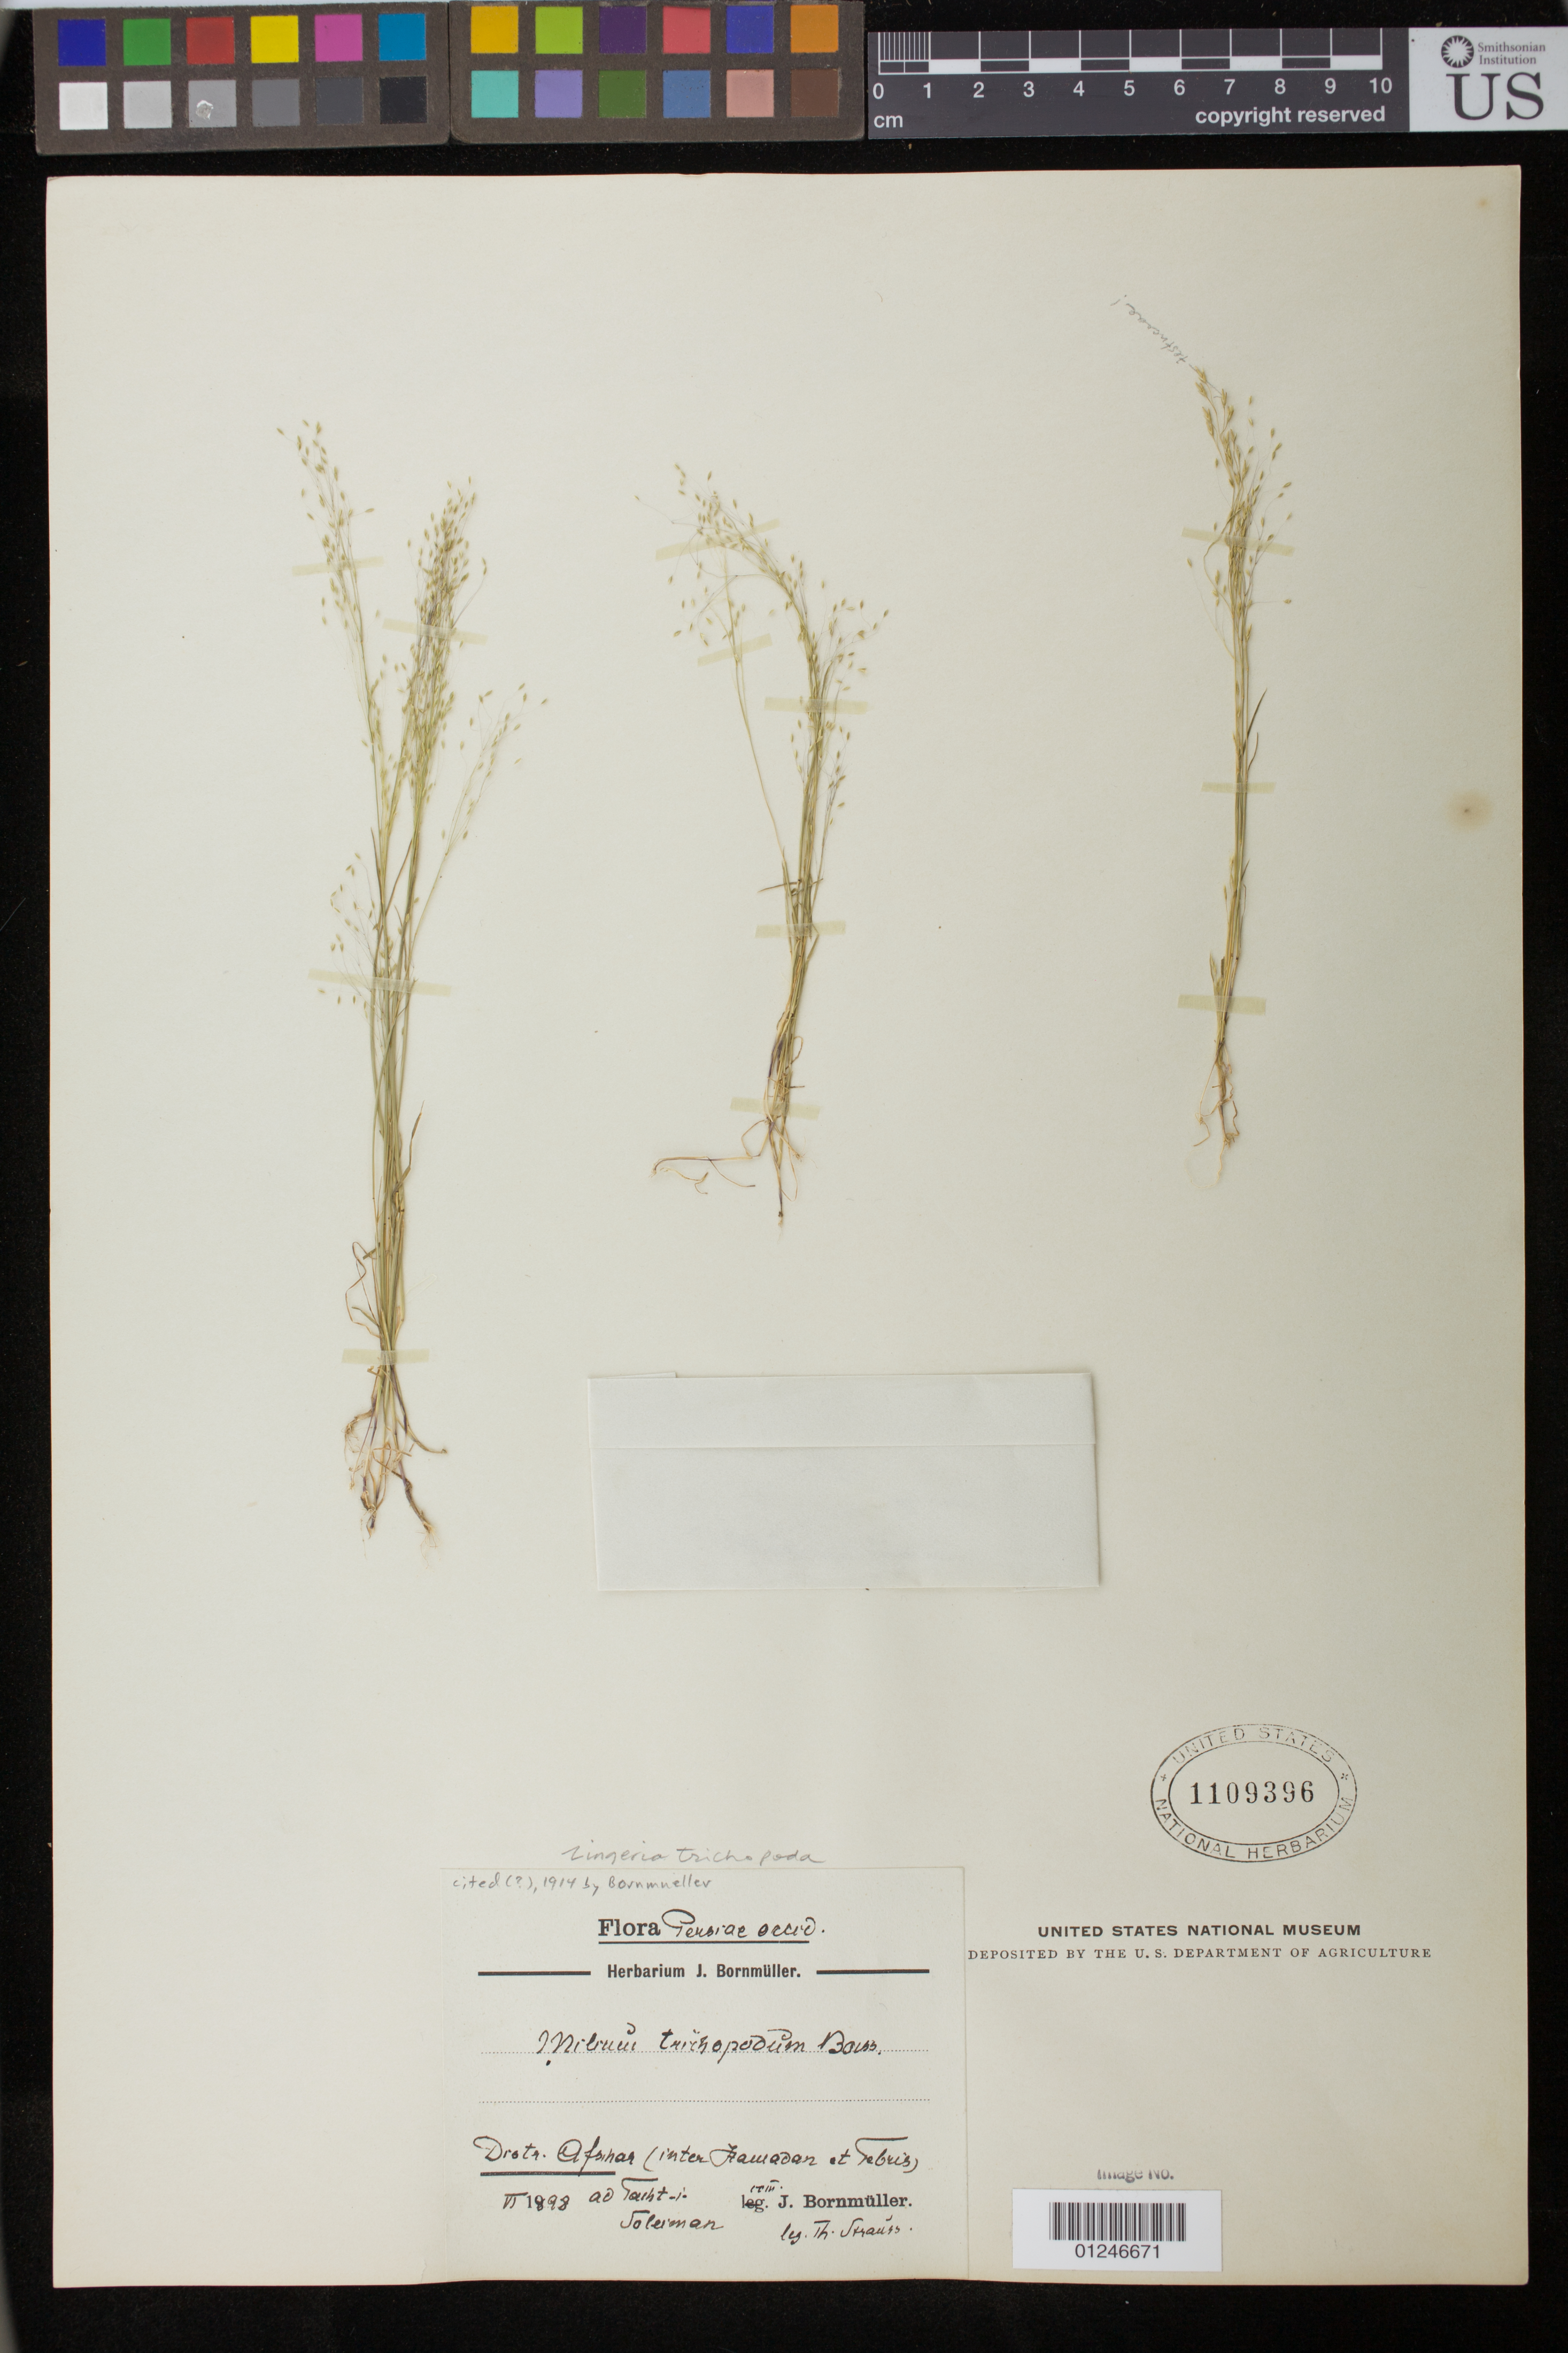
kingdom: Plantae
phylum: Tracheophyta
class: Liliopsida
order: Poales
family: Poaceae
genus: Zingeria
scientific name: Zingeria trichopoda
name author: (Boiss.) P.A. Smirn.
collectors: T. Strauss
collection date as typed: Jul 1902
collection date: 1898-06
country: Iran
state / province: West Azarbaijan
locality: Distr. Afanar [Takab distr.] (inter Hamadan et Tebriz), ad Tacht-i-Soleiman [Takht-e Soleyman]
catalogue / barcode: US 1109396